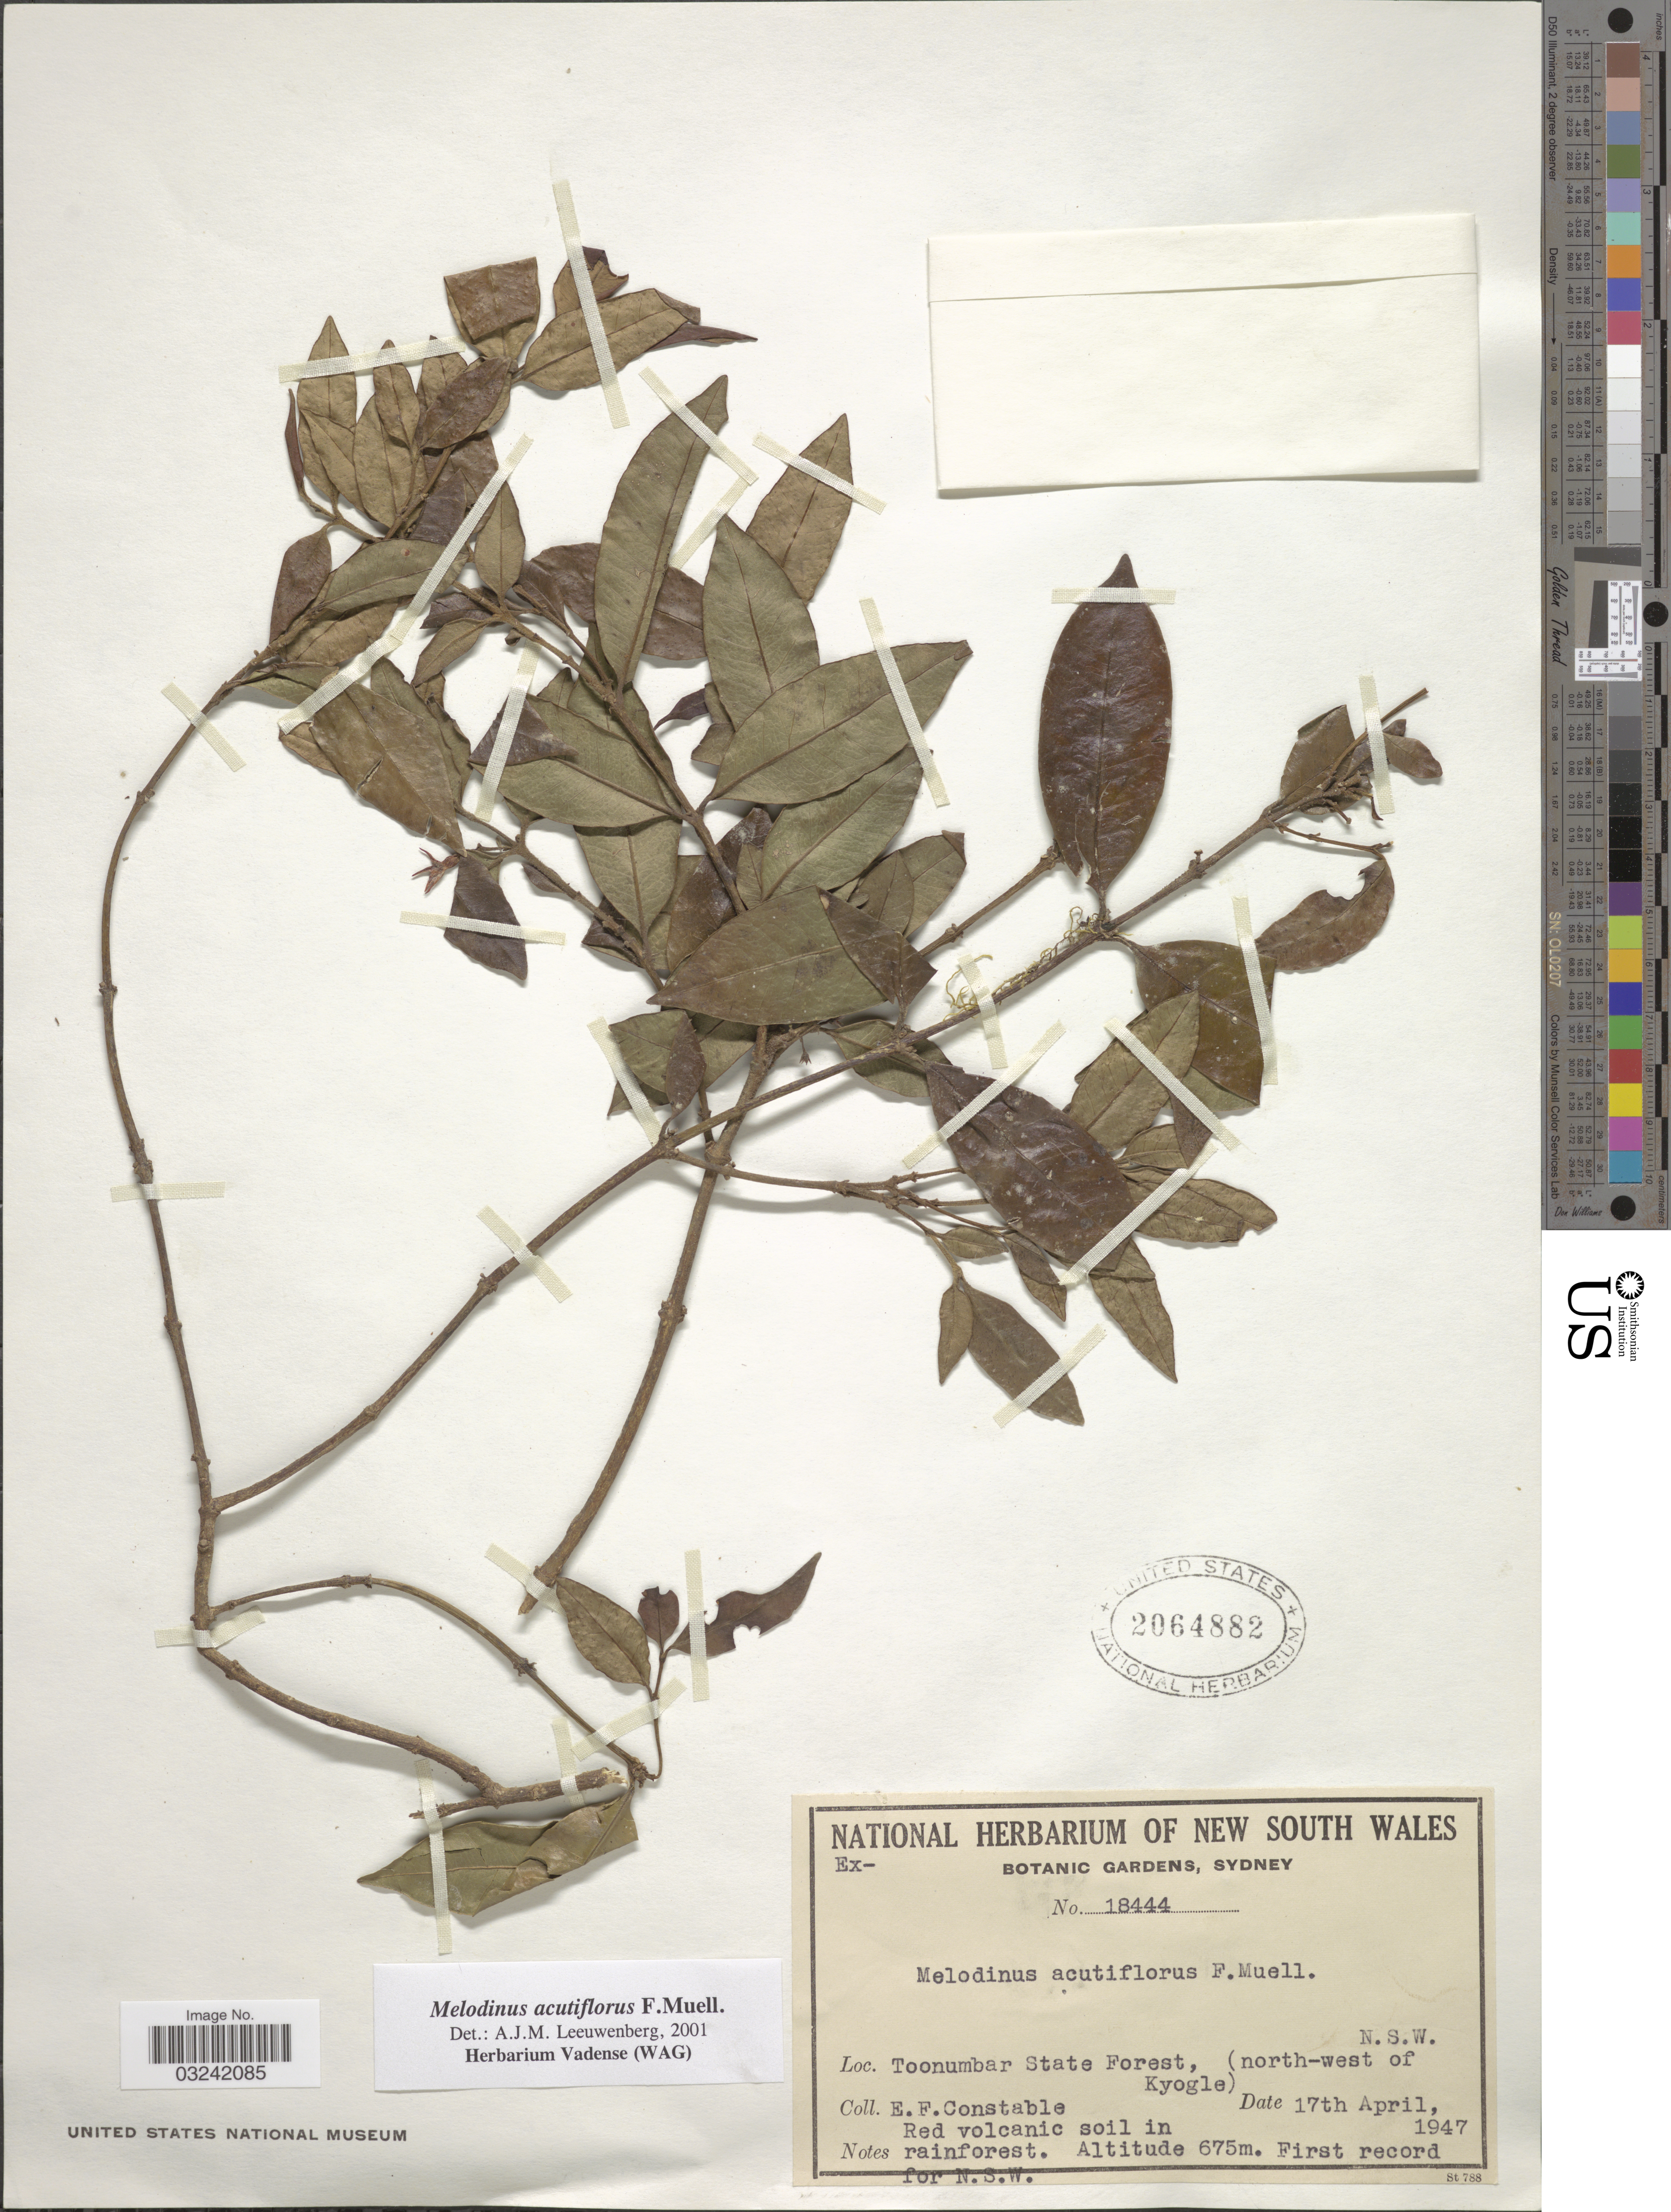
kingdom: Plantae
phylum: Tracheophyta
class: Magnoliopsida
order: Gentianales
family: Apocynaceae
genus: Melodinus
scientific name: Melodinus acutiflorus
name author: F. Muell.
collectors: E. F. Constable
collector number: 18444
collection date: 1947-04-17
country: Australia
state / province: New South Wales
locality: Toonumbar State Forest, (north-west of Kyogle).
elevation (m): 675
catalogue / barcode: US 2064882